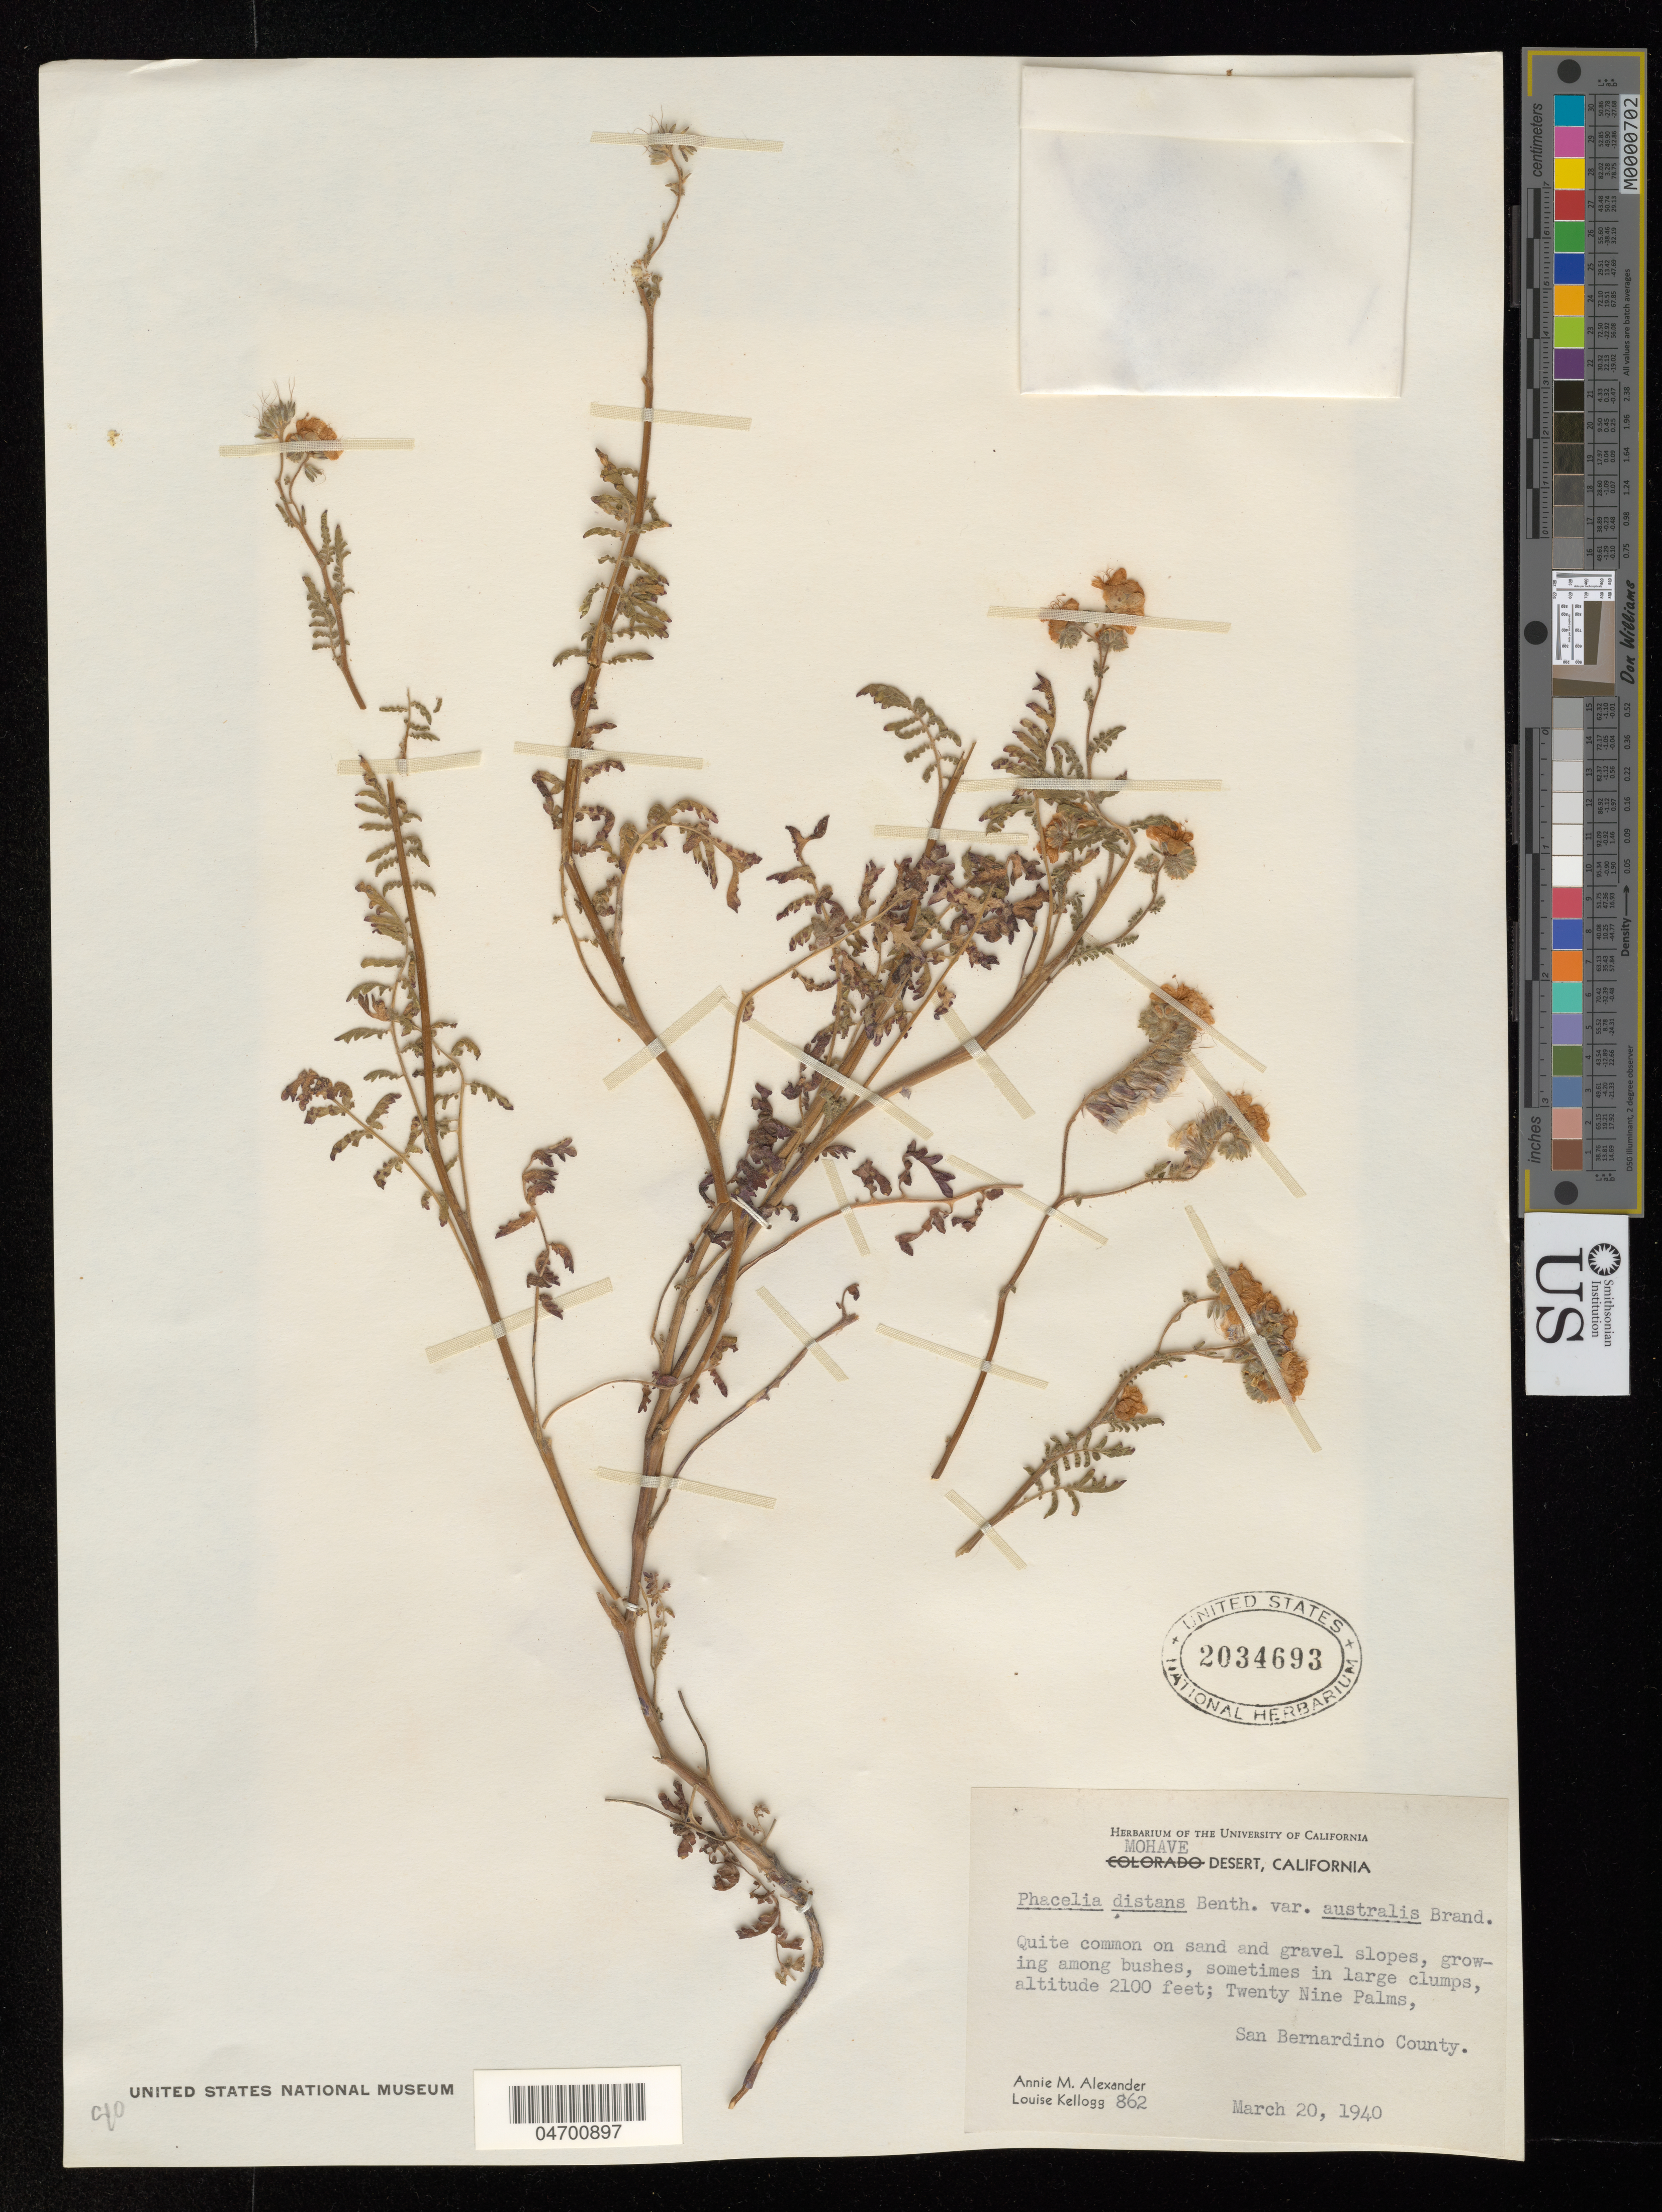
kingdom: Plantae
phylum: Tracheophyta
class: Magnoliopsida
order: Boraginales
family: Hydrophyllaceae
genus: Phacelia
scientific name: Phacelia distans var. australis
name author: Brand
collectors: A. M. Alexander & L. Kellogg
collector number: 862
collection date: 1940-03-20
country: United States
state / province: California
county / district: San Bernardino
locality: Mohave Desert. Twenty Nine Palms, San Bernardino County.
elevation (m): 640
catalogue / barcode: US 2034693